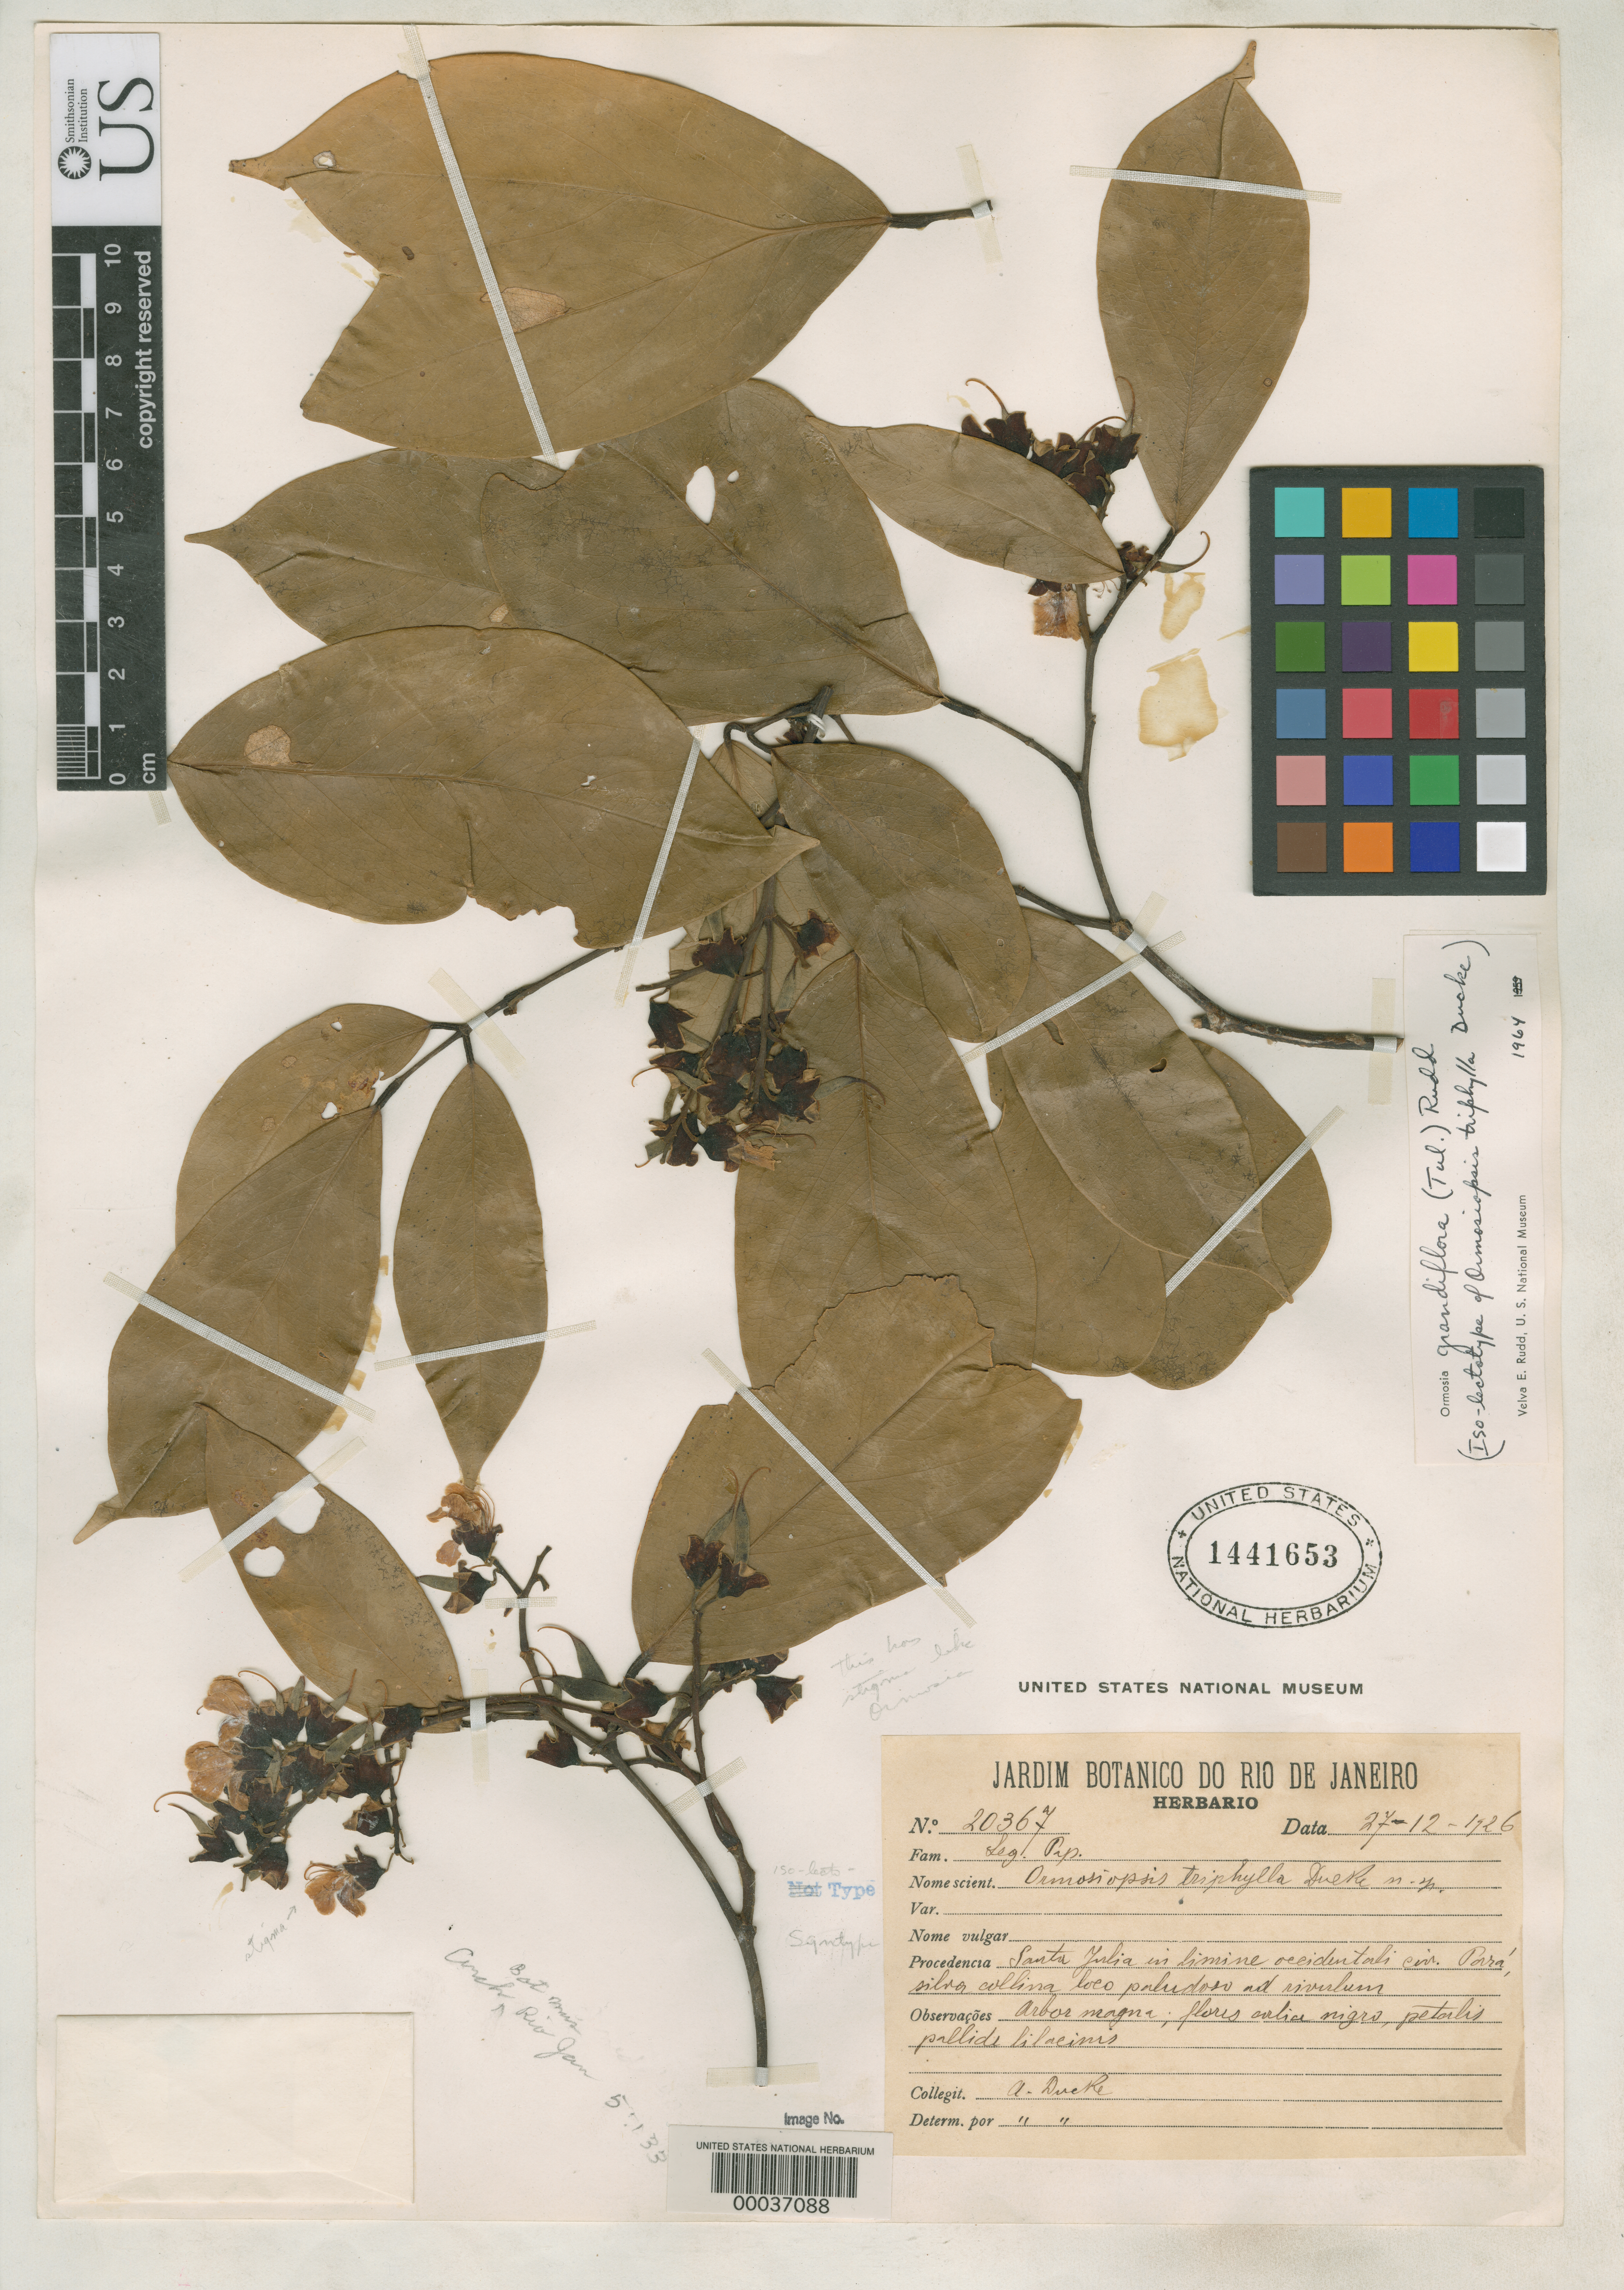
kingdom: Plantae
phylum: Tracheophyta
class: Magnoliopsida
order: Fabales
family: Fabaceae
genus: Ormosiopsis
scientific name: Ormosiopsis triphylla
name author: Ducke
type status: Isosyntype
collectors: A. Ducke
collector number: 17260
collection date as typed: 23 Jun 1906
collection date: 1906-06-23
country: Brazil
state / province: Amazonas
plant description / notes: Specimen annotated by V.E. Rudd (1964) as isolectotype.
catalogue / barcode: US 1441653